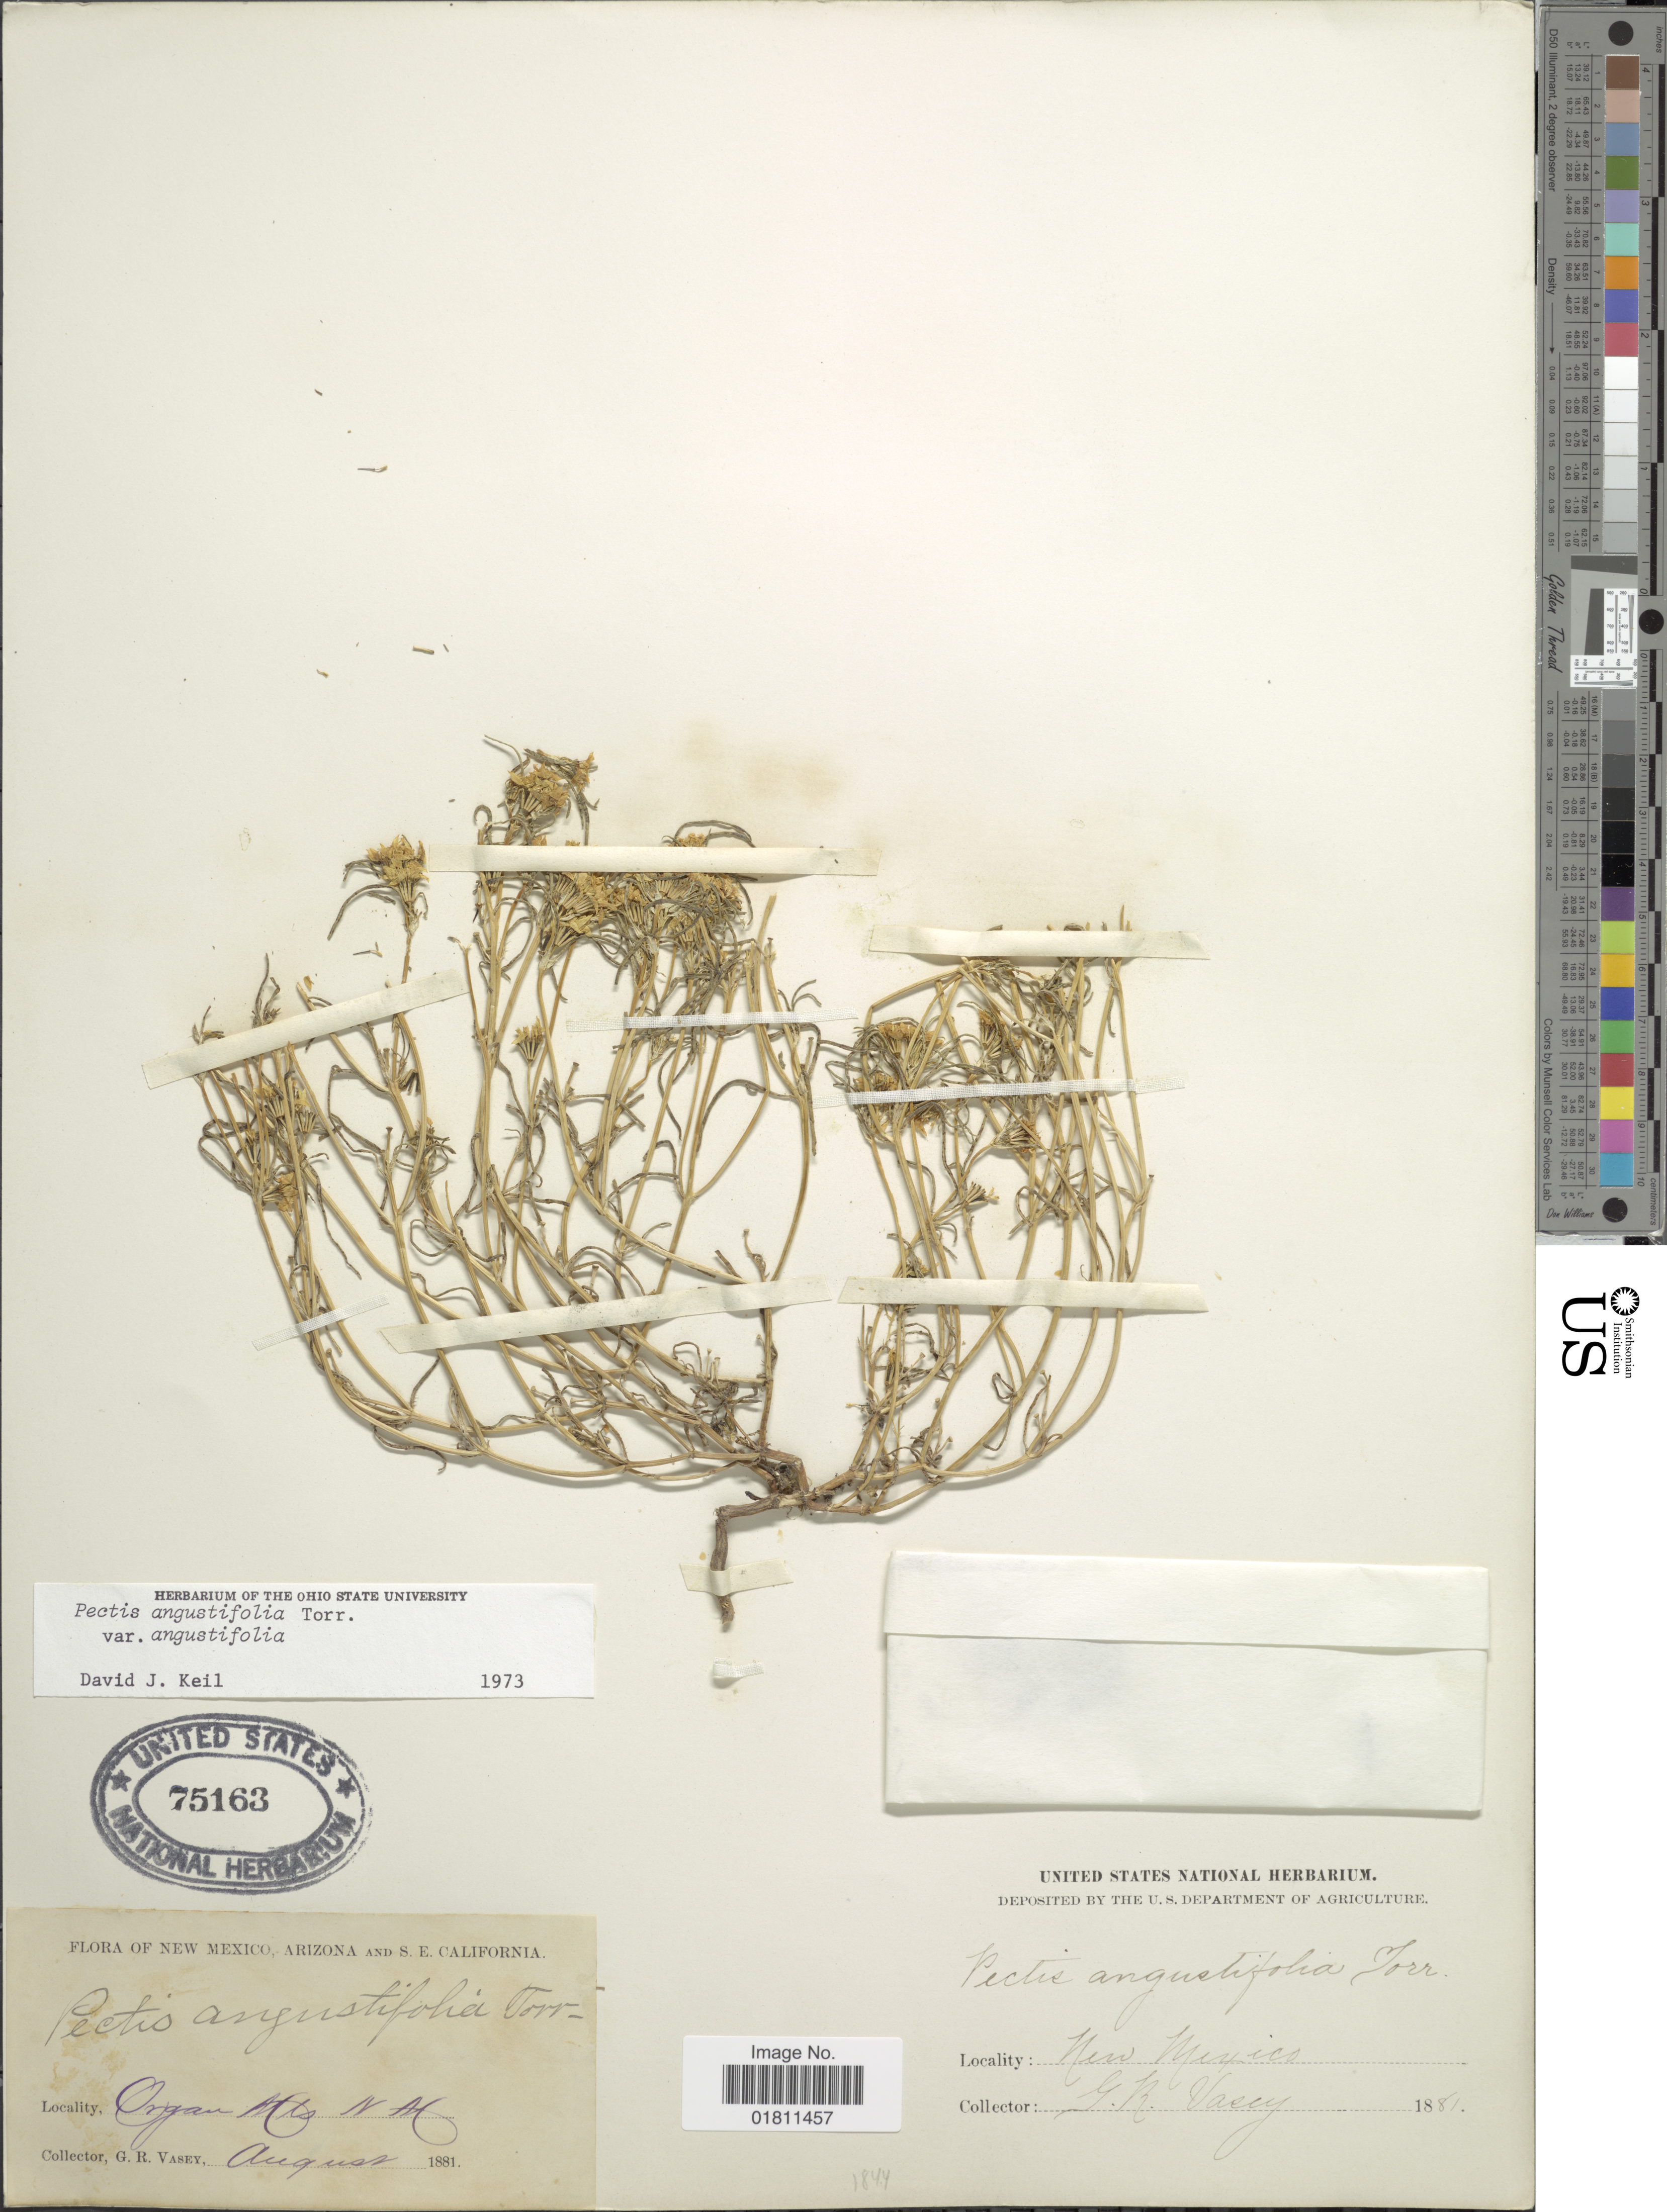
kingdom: Plantae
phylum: Tracheophyta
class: Magnoliopsida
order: Asterales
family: Asteraceae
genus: Pectis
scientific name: Pectis angustifolia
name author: Torr.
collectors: G. R. Vasey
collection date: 1881-08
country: United States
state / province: New Mexico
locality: Organ Mts. New Mexico.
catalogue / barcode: US 75163